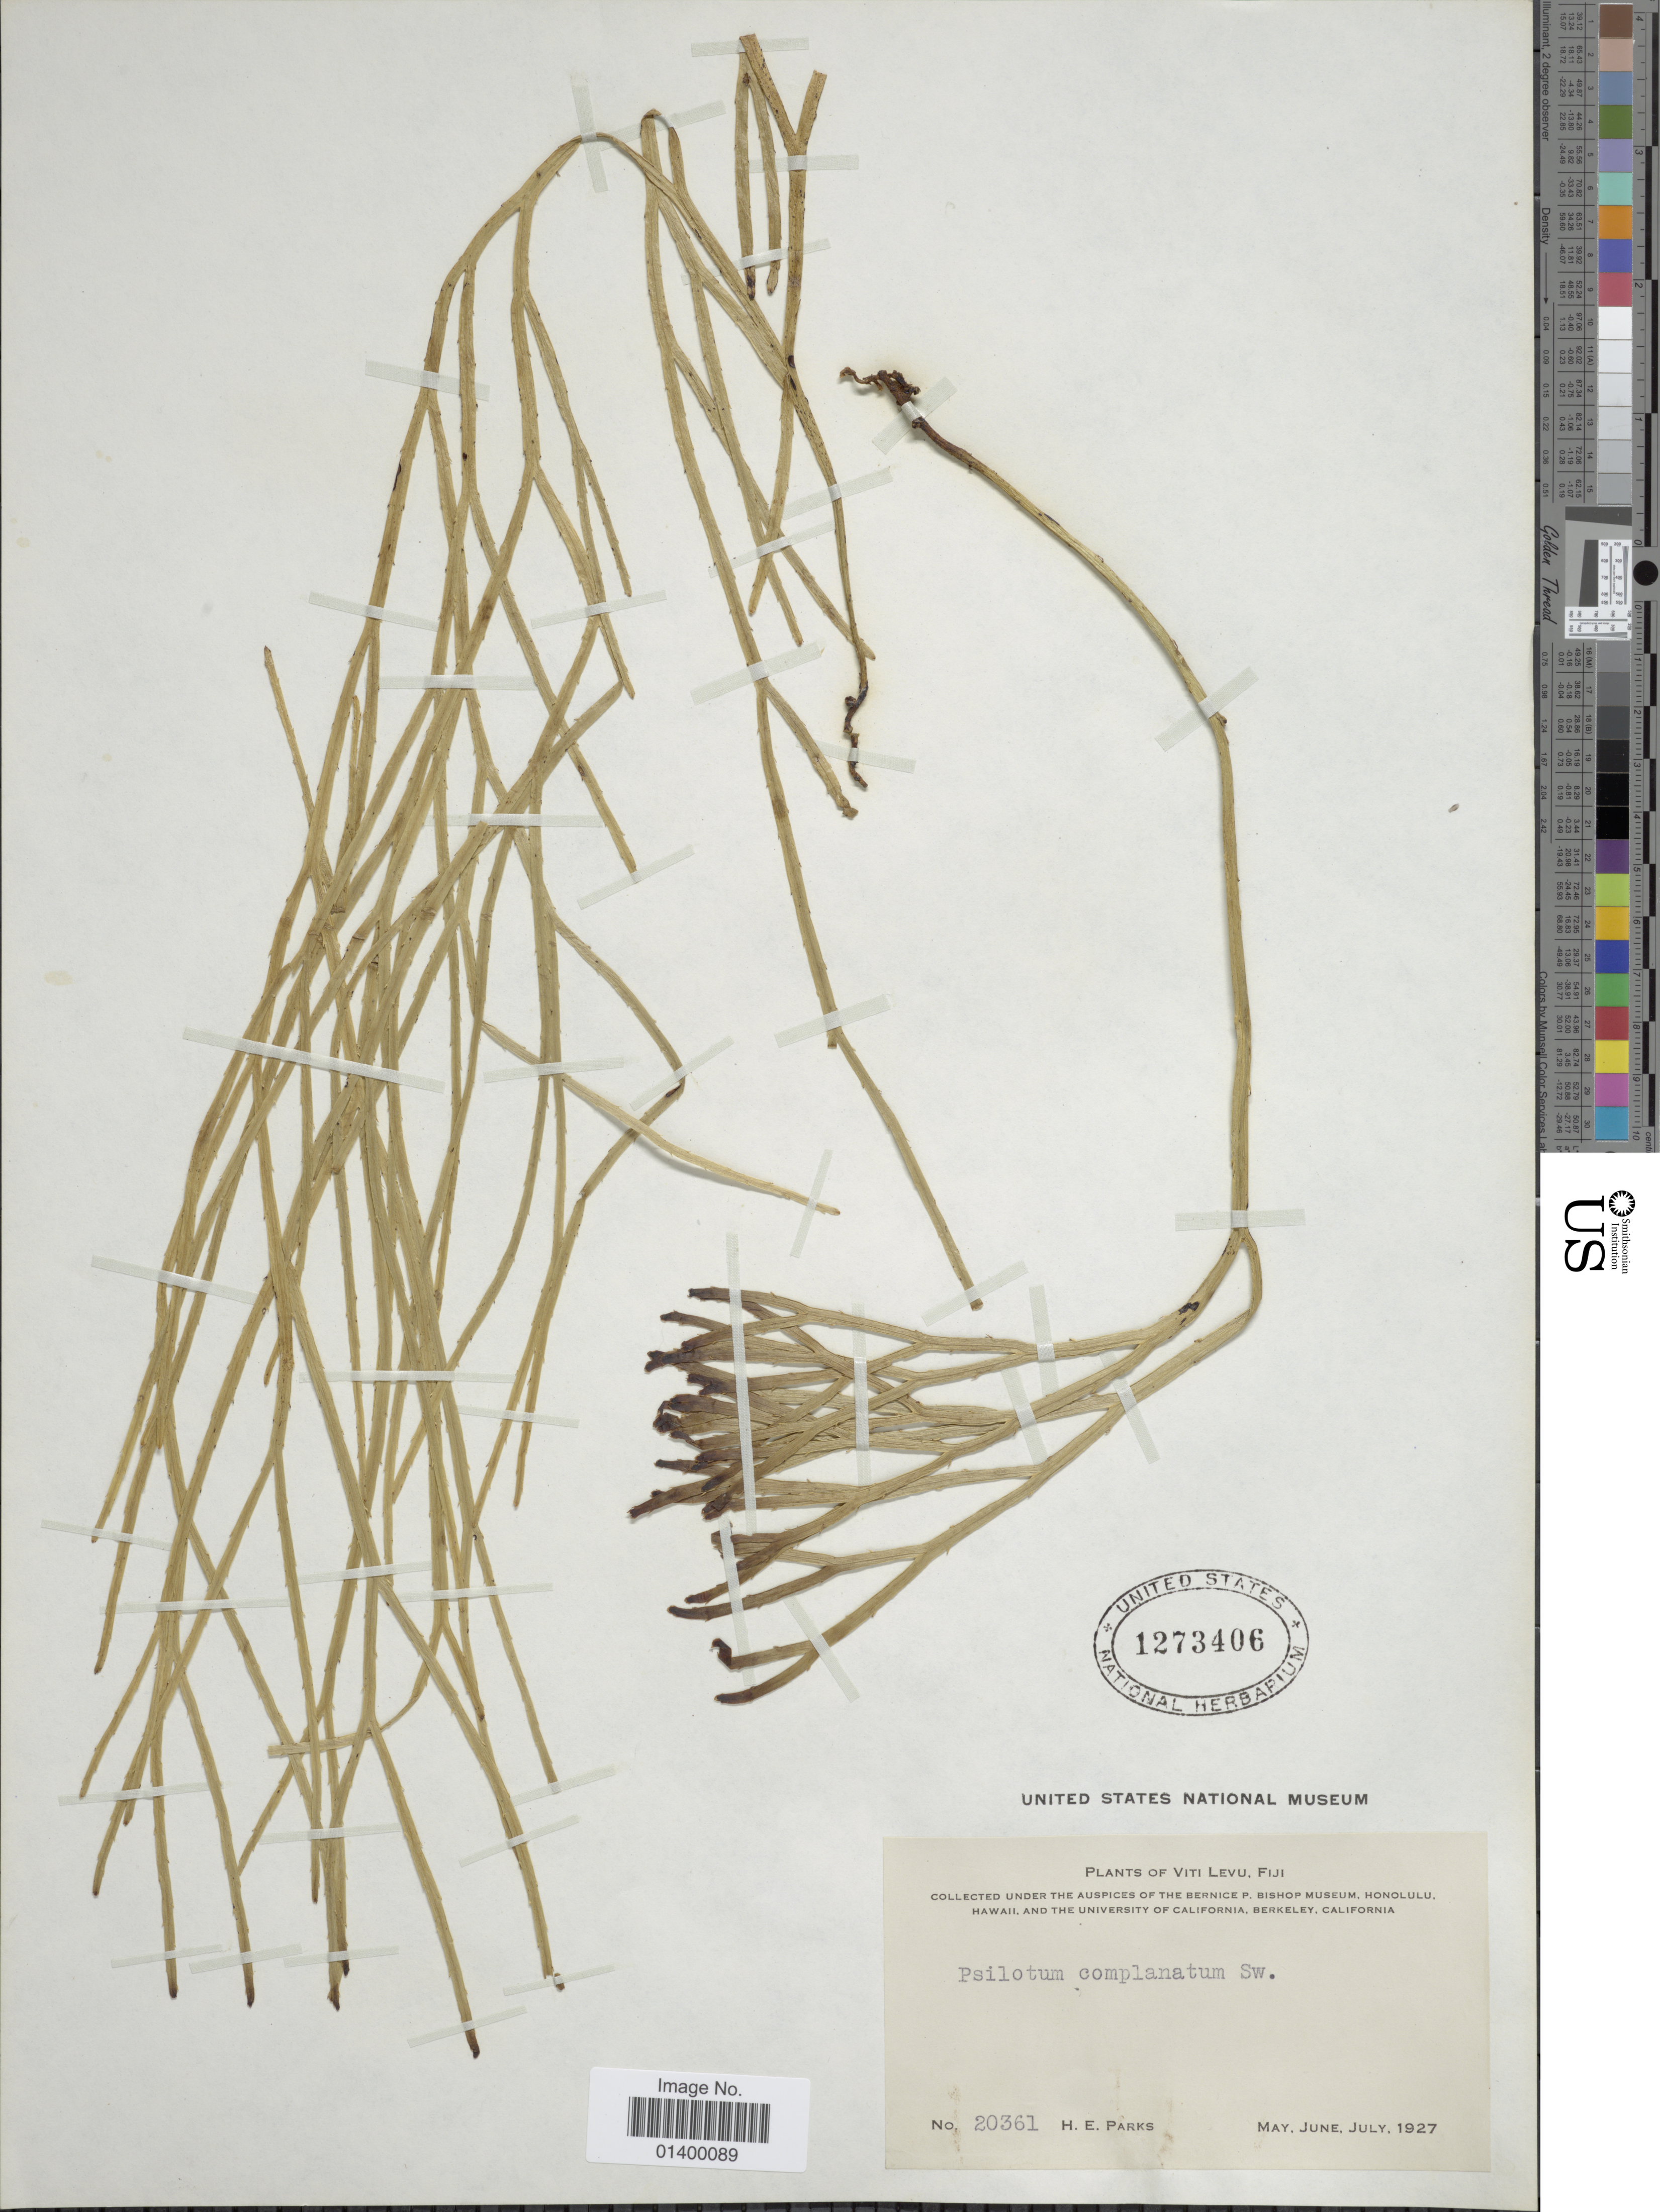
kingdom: Plantae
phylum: Tracheophyta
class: Polypodiopsida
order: Psilotales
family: Psilotaceae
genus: Psilotum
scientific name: Psilotum complanatum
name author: Sw.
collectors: H. E. Parks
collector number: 20361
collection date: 1927-05/1927-07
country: Fiji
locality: Viti Levu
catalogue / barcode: US 1273406